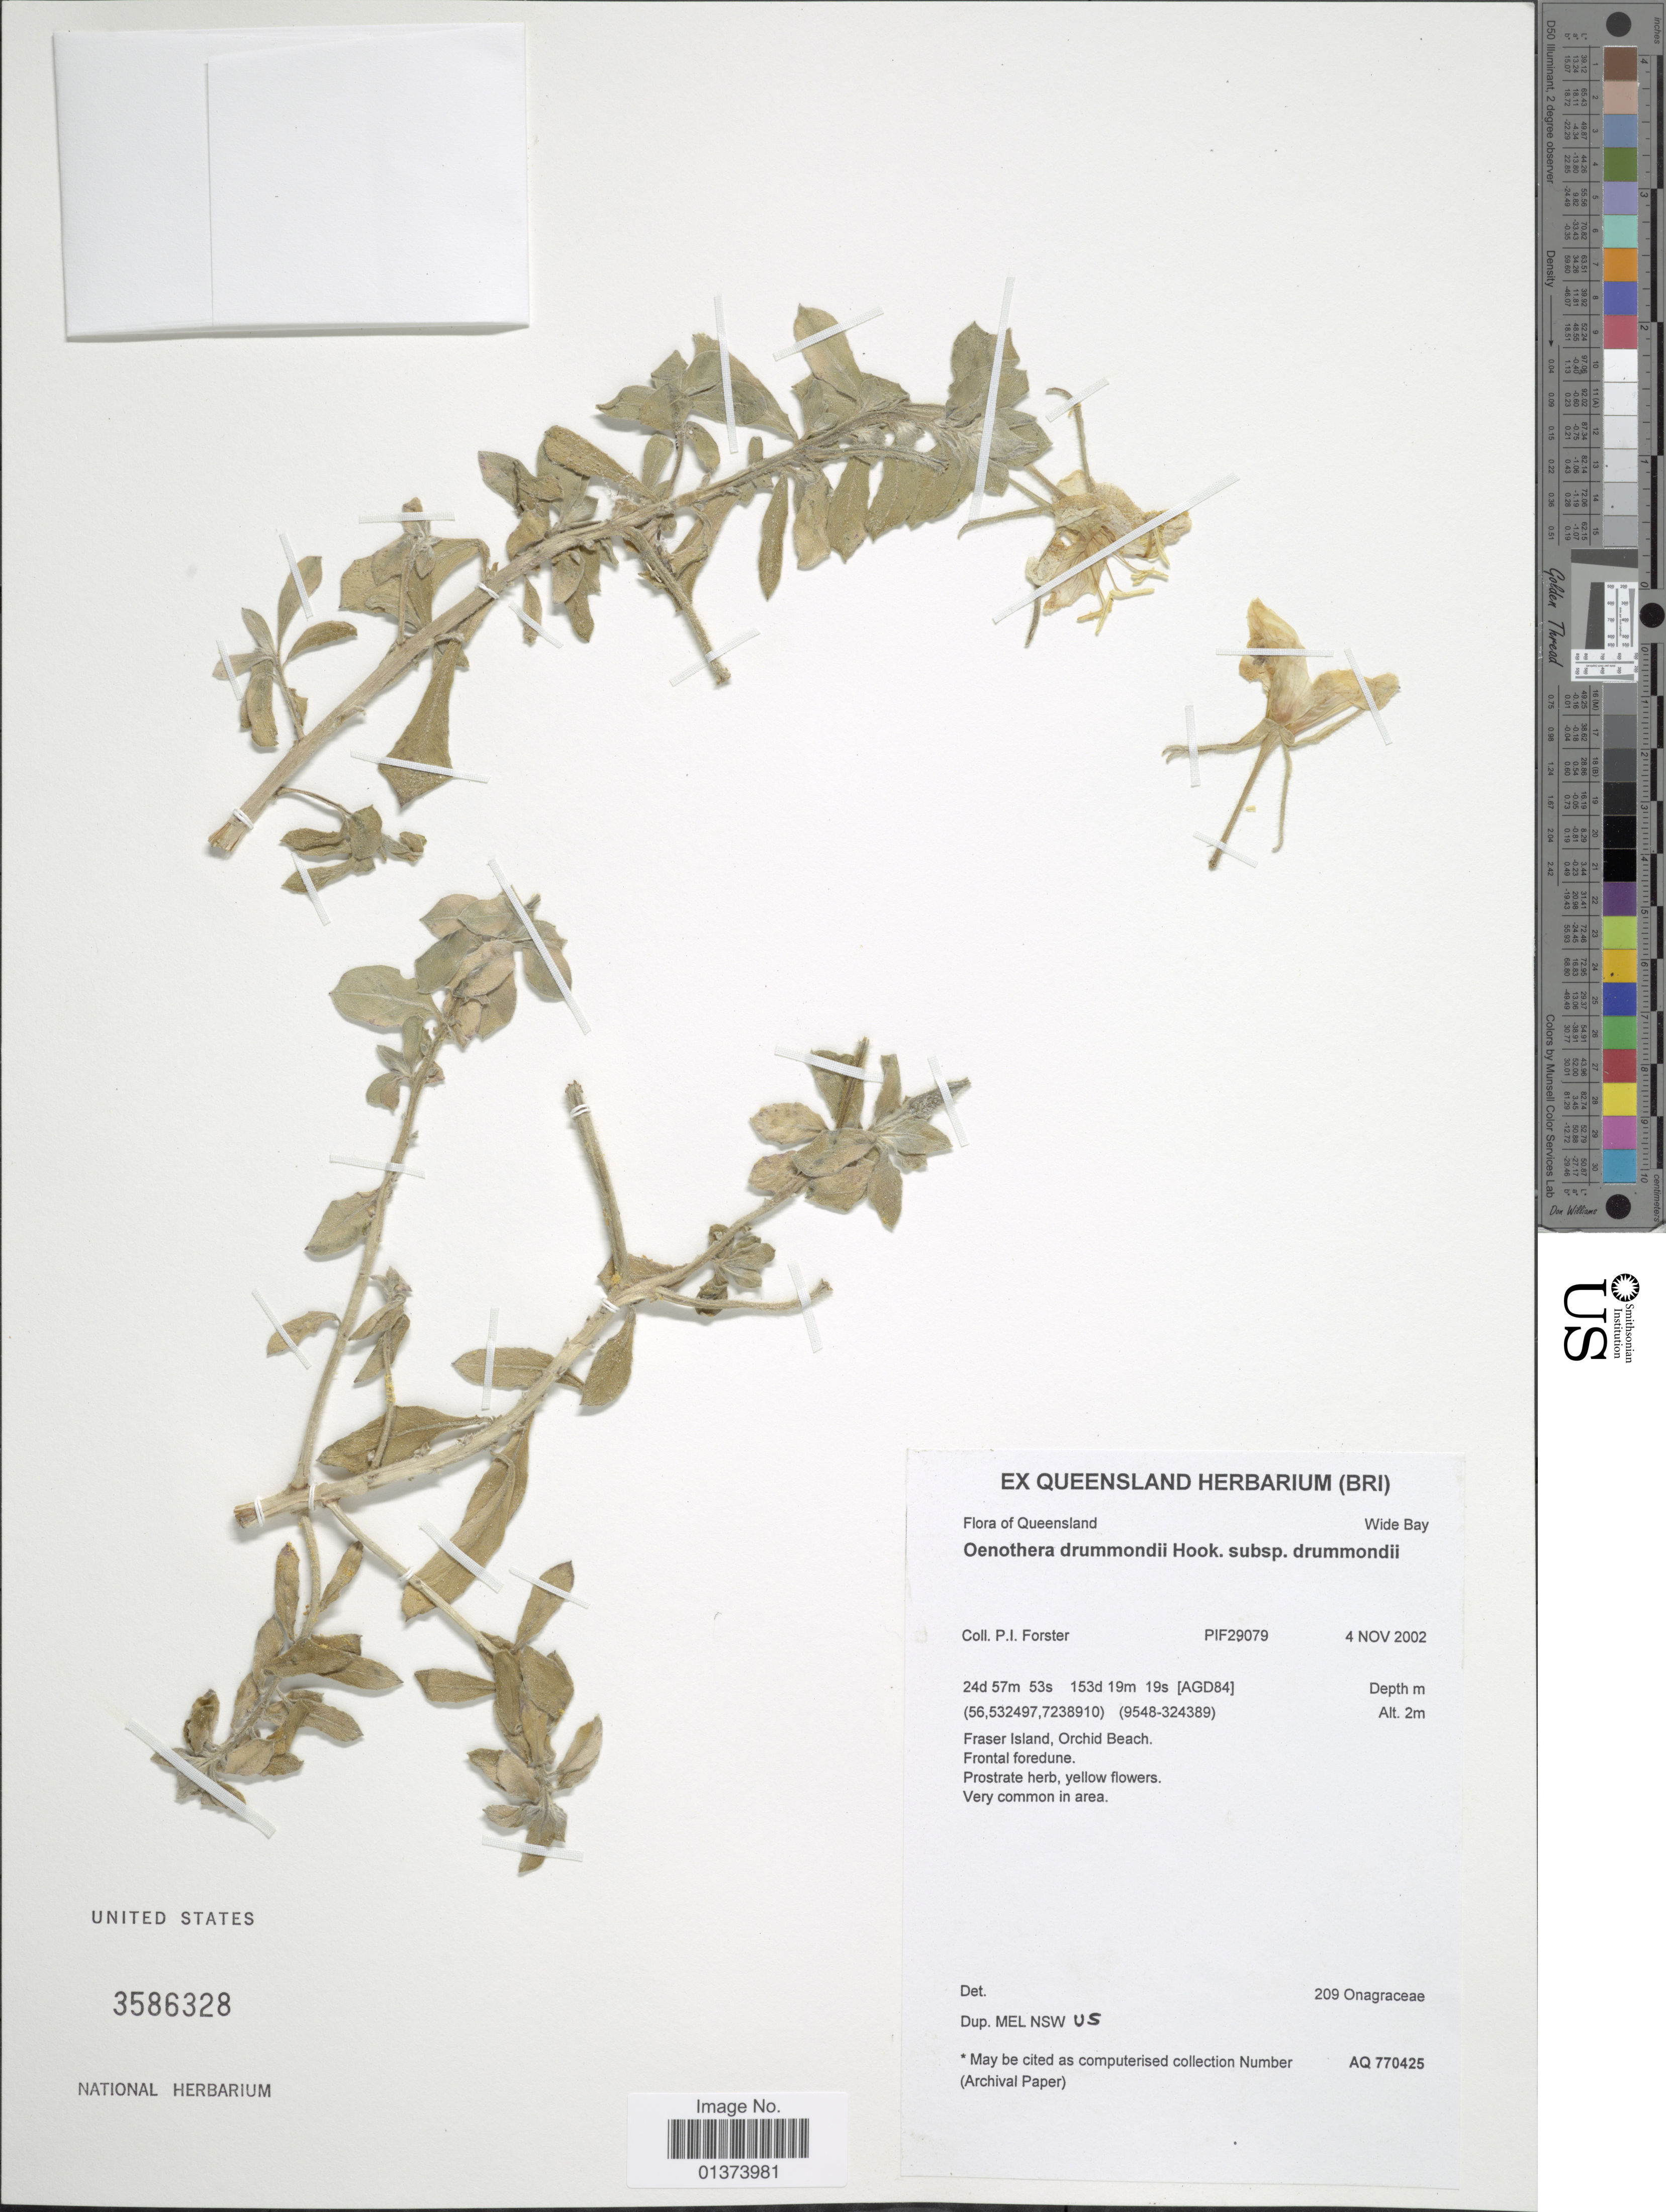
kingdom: Plantae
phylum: Tracheophyta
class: Magnoliopsida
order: Myrtales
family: Onagraceae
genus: Oenothera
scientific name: Oenothera drummondii subsp. drummondii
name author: Hook.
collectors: P. Forster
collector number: PIF29079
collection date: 2002-11-04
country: Australia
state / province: Queensland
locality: Fraser Island, Orchid Beach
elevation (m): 2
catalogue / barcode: US 3586328